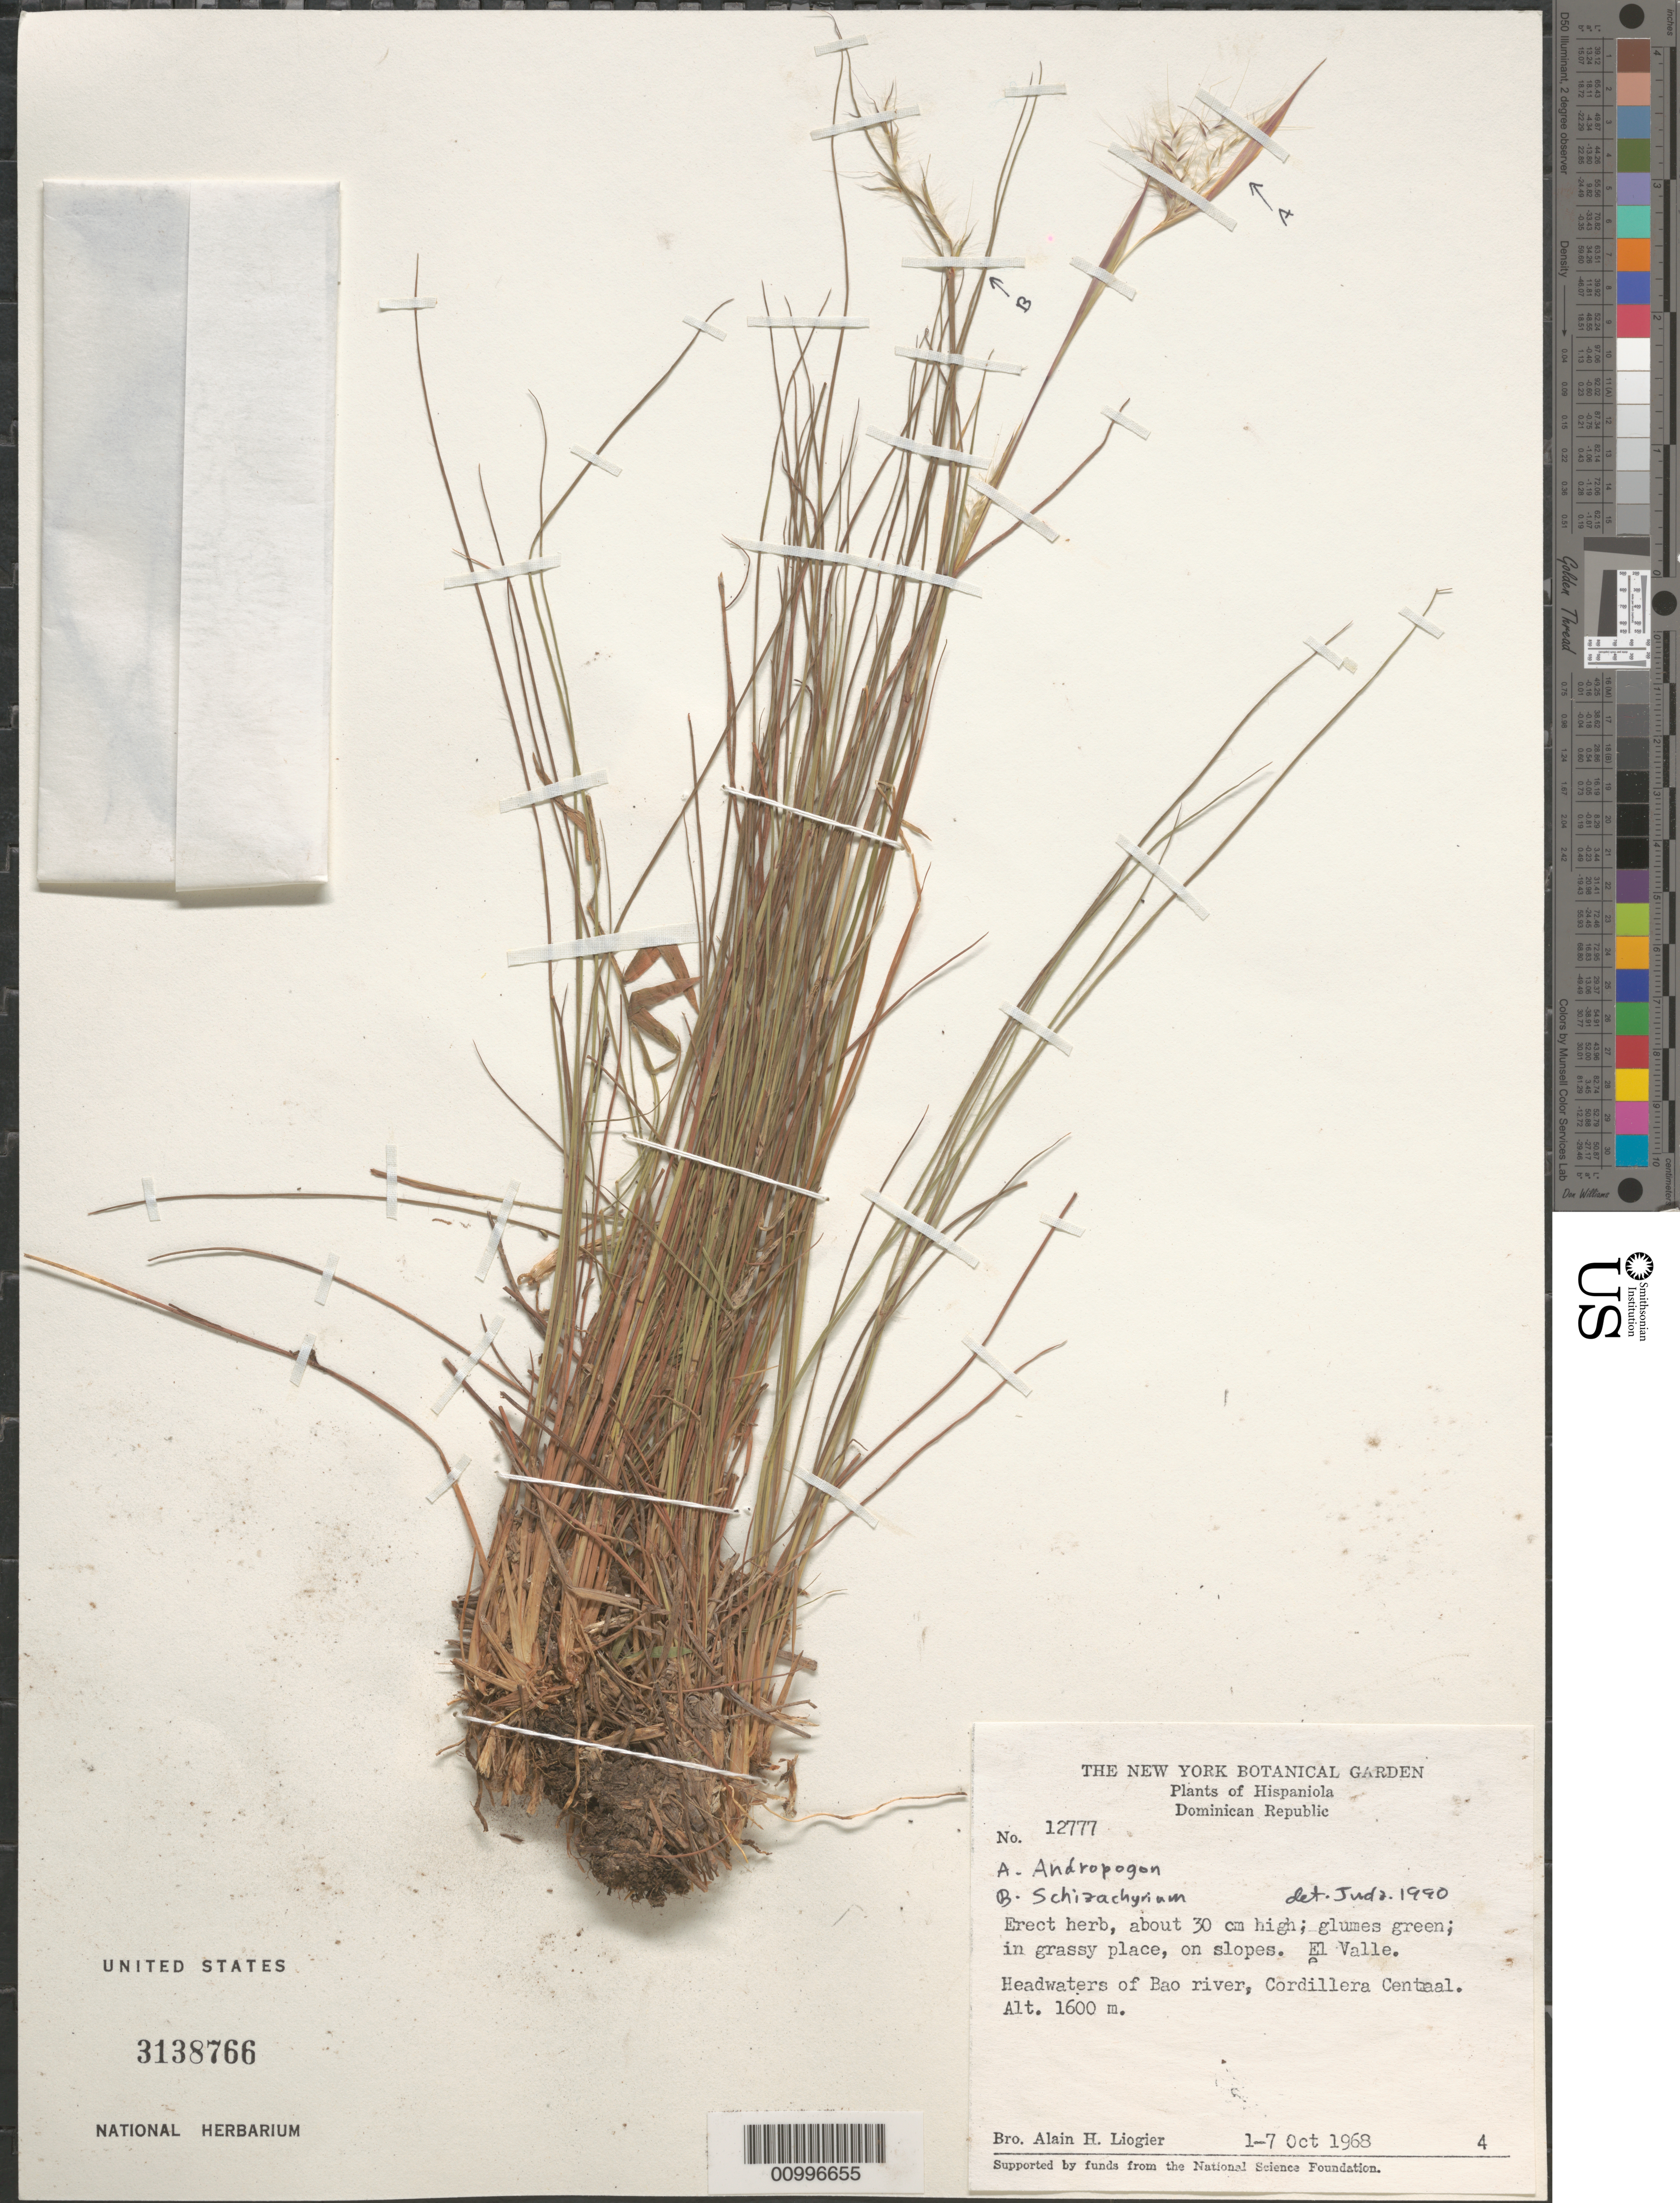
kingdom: Plantae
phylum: Tracheophyta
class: Liliopsida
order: Poales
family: Poaceae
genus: Andropogon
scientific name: Andropogon sp.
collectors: A. H. Liogier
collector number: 12777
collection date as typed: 01 Oct 1968 to 07 Oct 1968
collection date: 1968-10-01/1968-10-07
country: Dominican Republic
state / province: El Seibo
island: Hispaniola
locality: Cordillera Central, El Valle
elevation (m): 1600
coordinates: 0 N, 0 E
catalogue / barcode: US 3138766